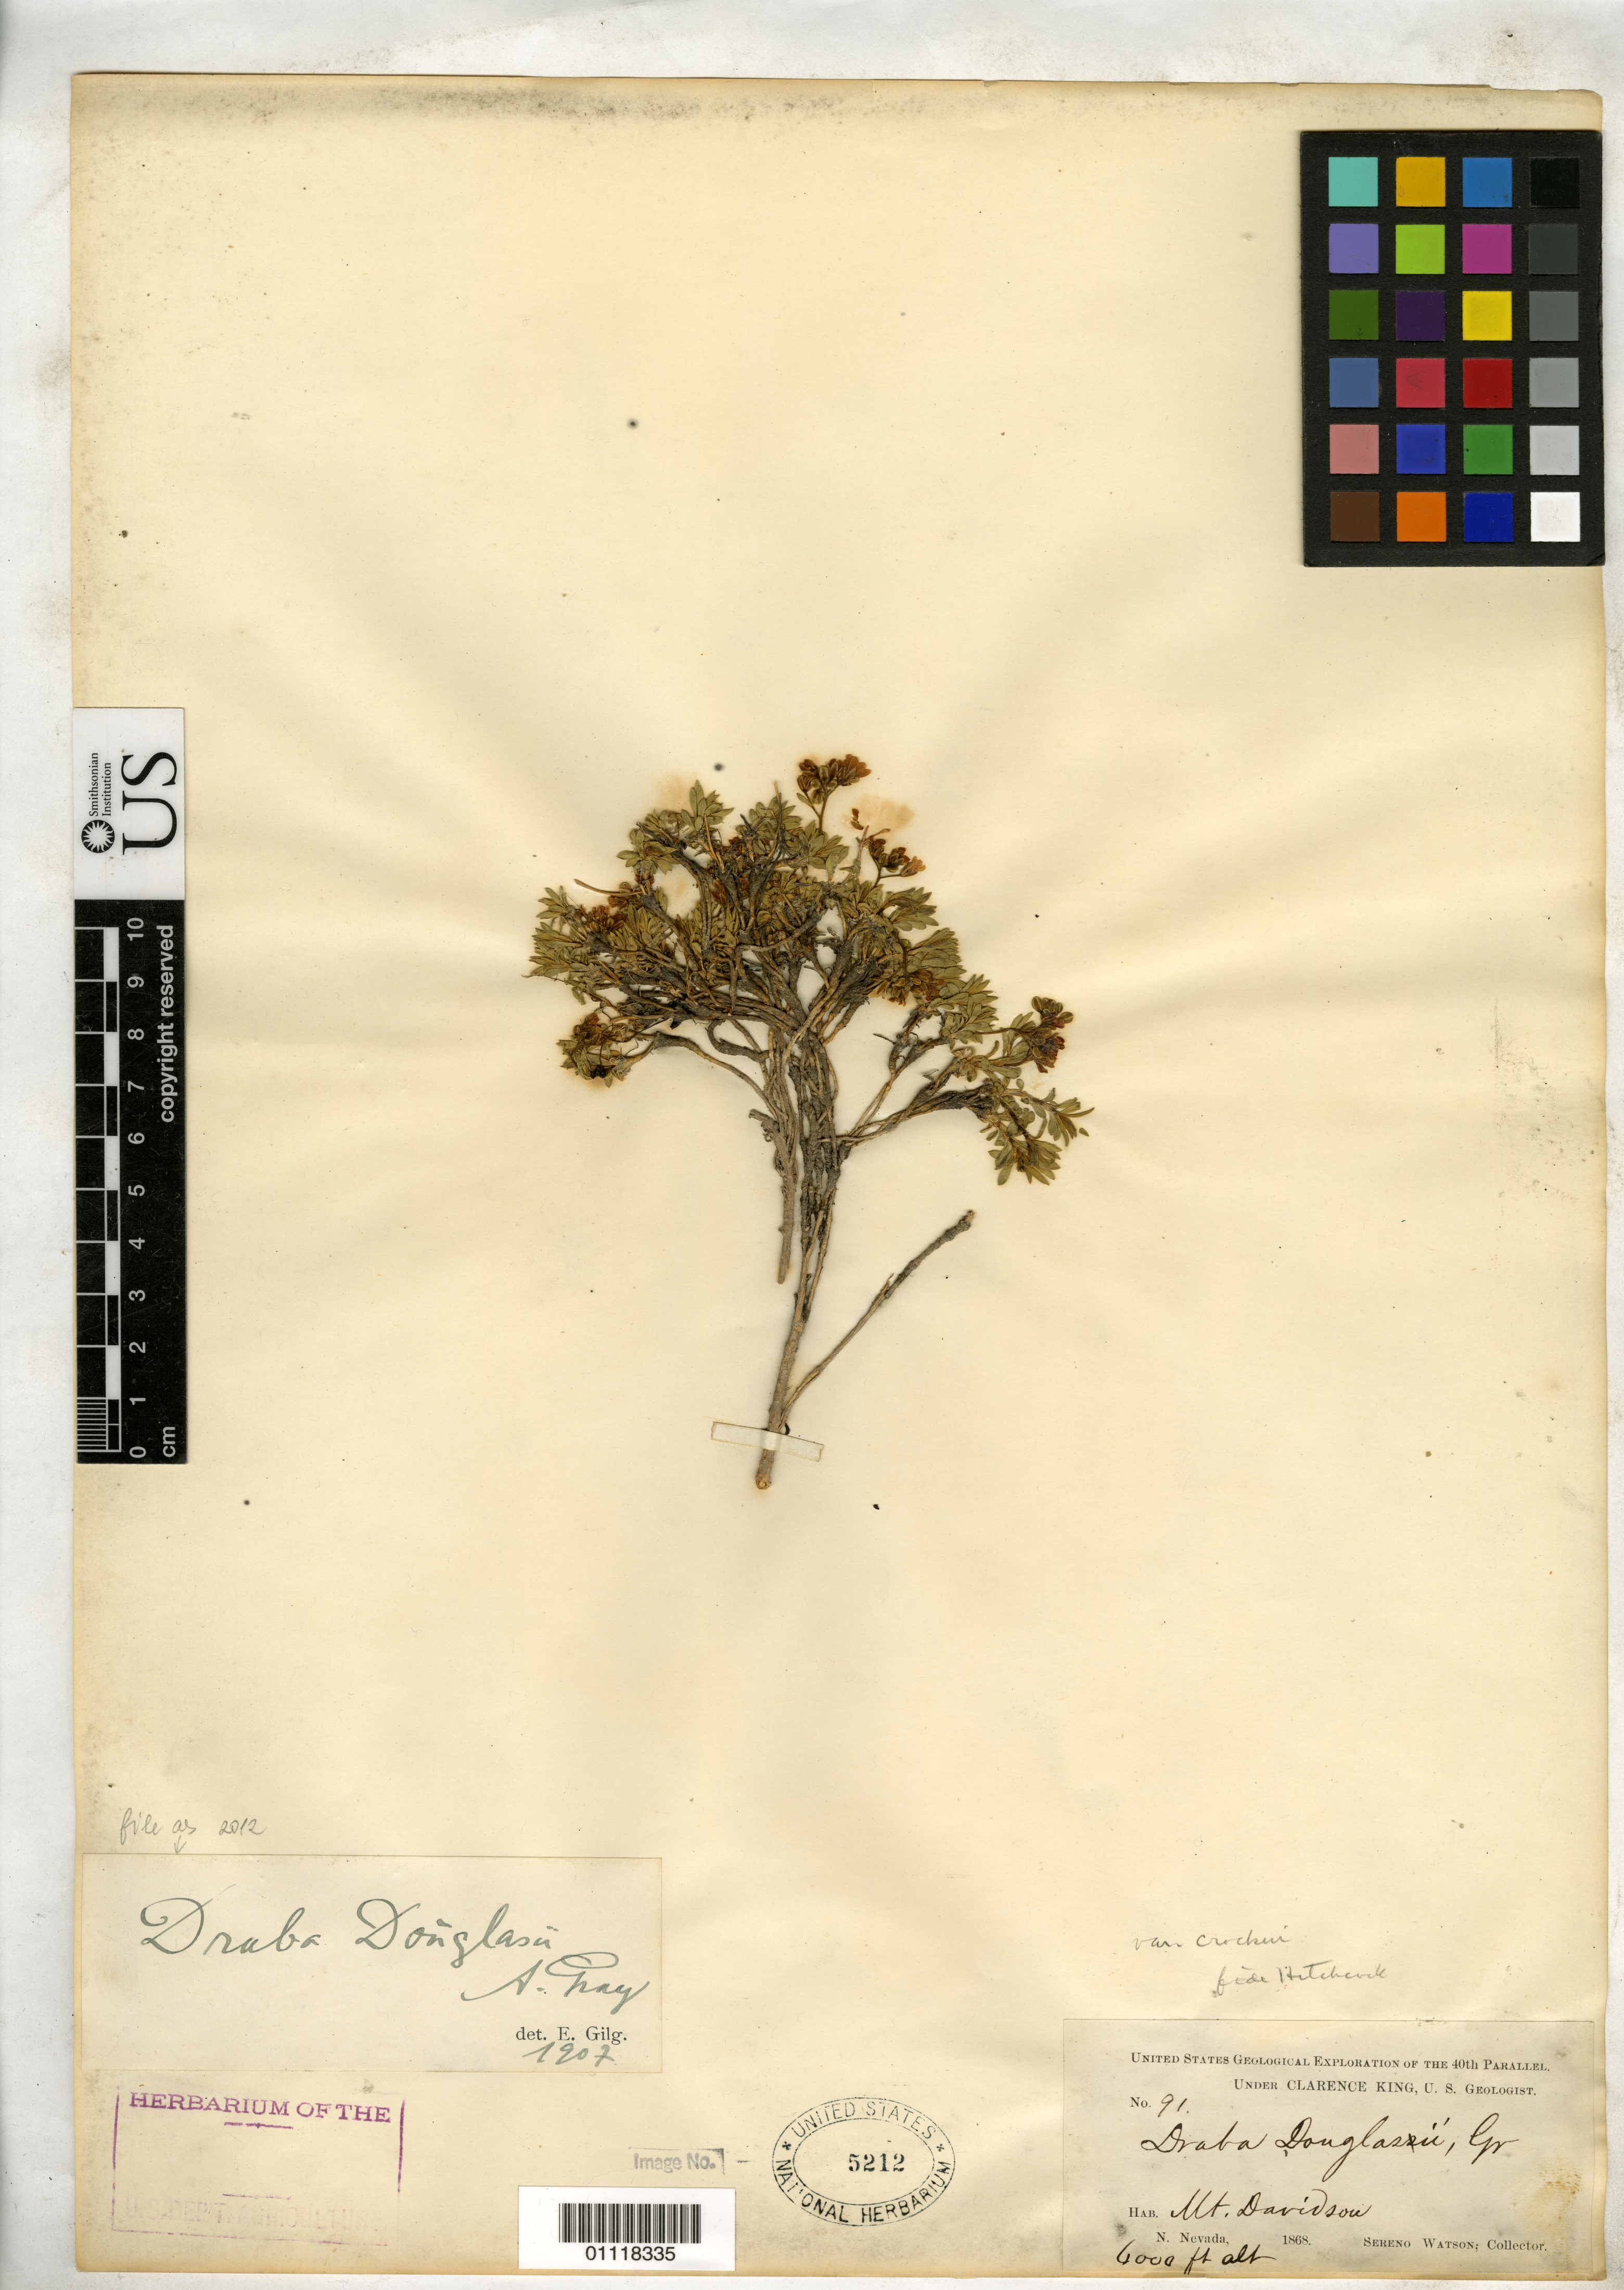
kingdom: Plantae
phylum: Tracheophyta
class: Magnoliopsida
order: Brassicales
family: Brassicaceae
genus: Draba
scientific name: Draba douglasii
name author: A. Gray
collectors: S. Watson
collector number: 91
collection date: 1868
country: United States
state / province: Nevada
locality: Mt. Davidson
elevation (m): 1829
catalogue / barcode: US 5212